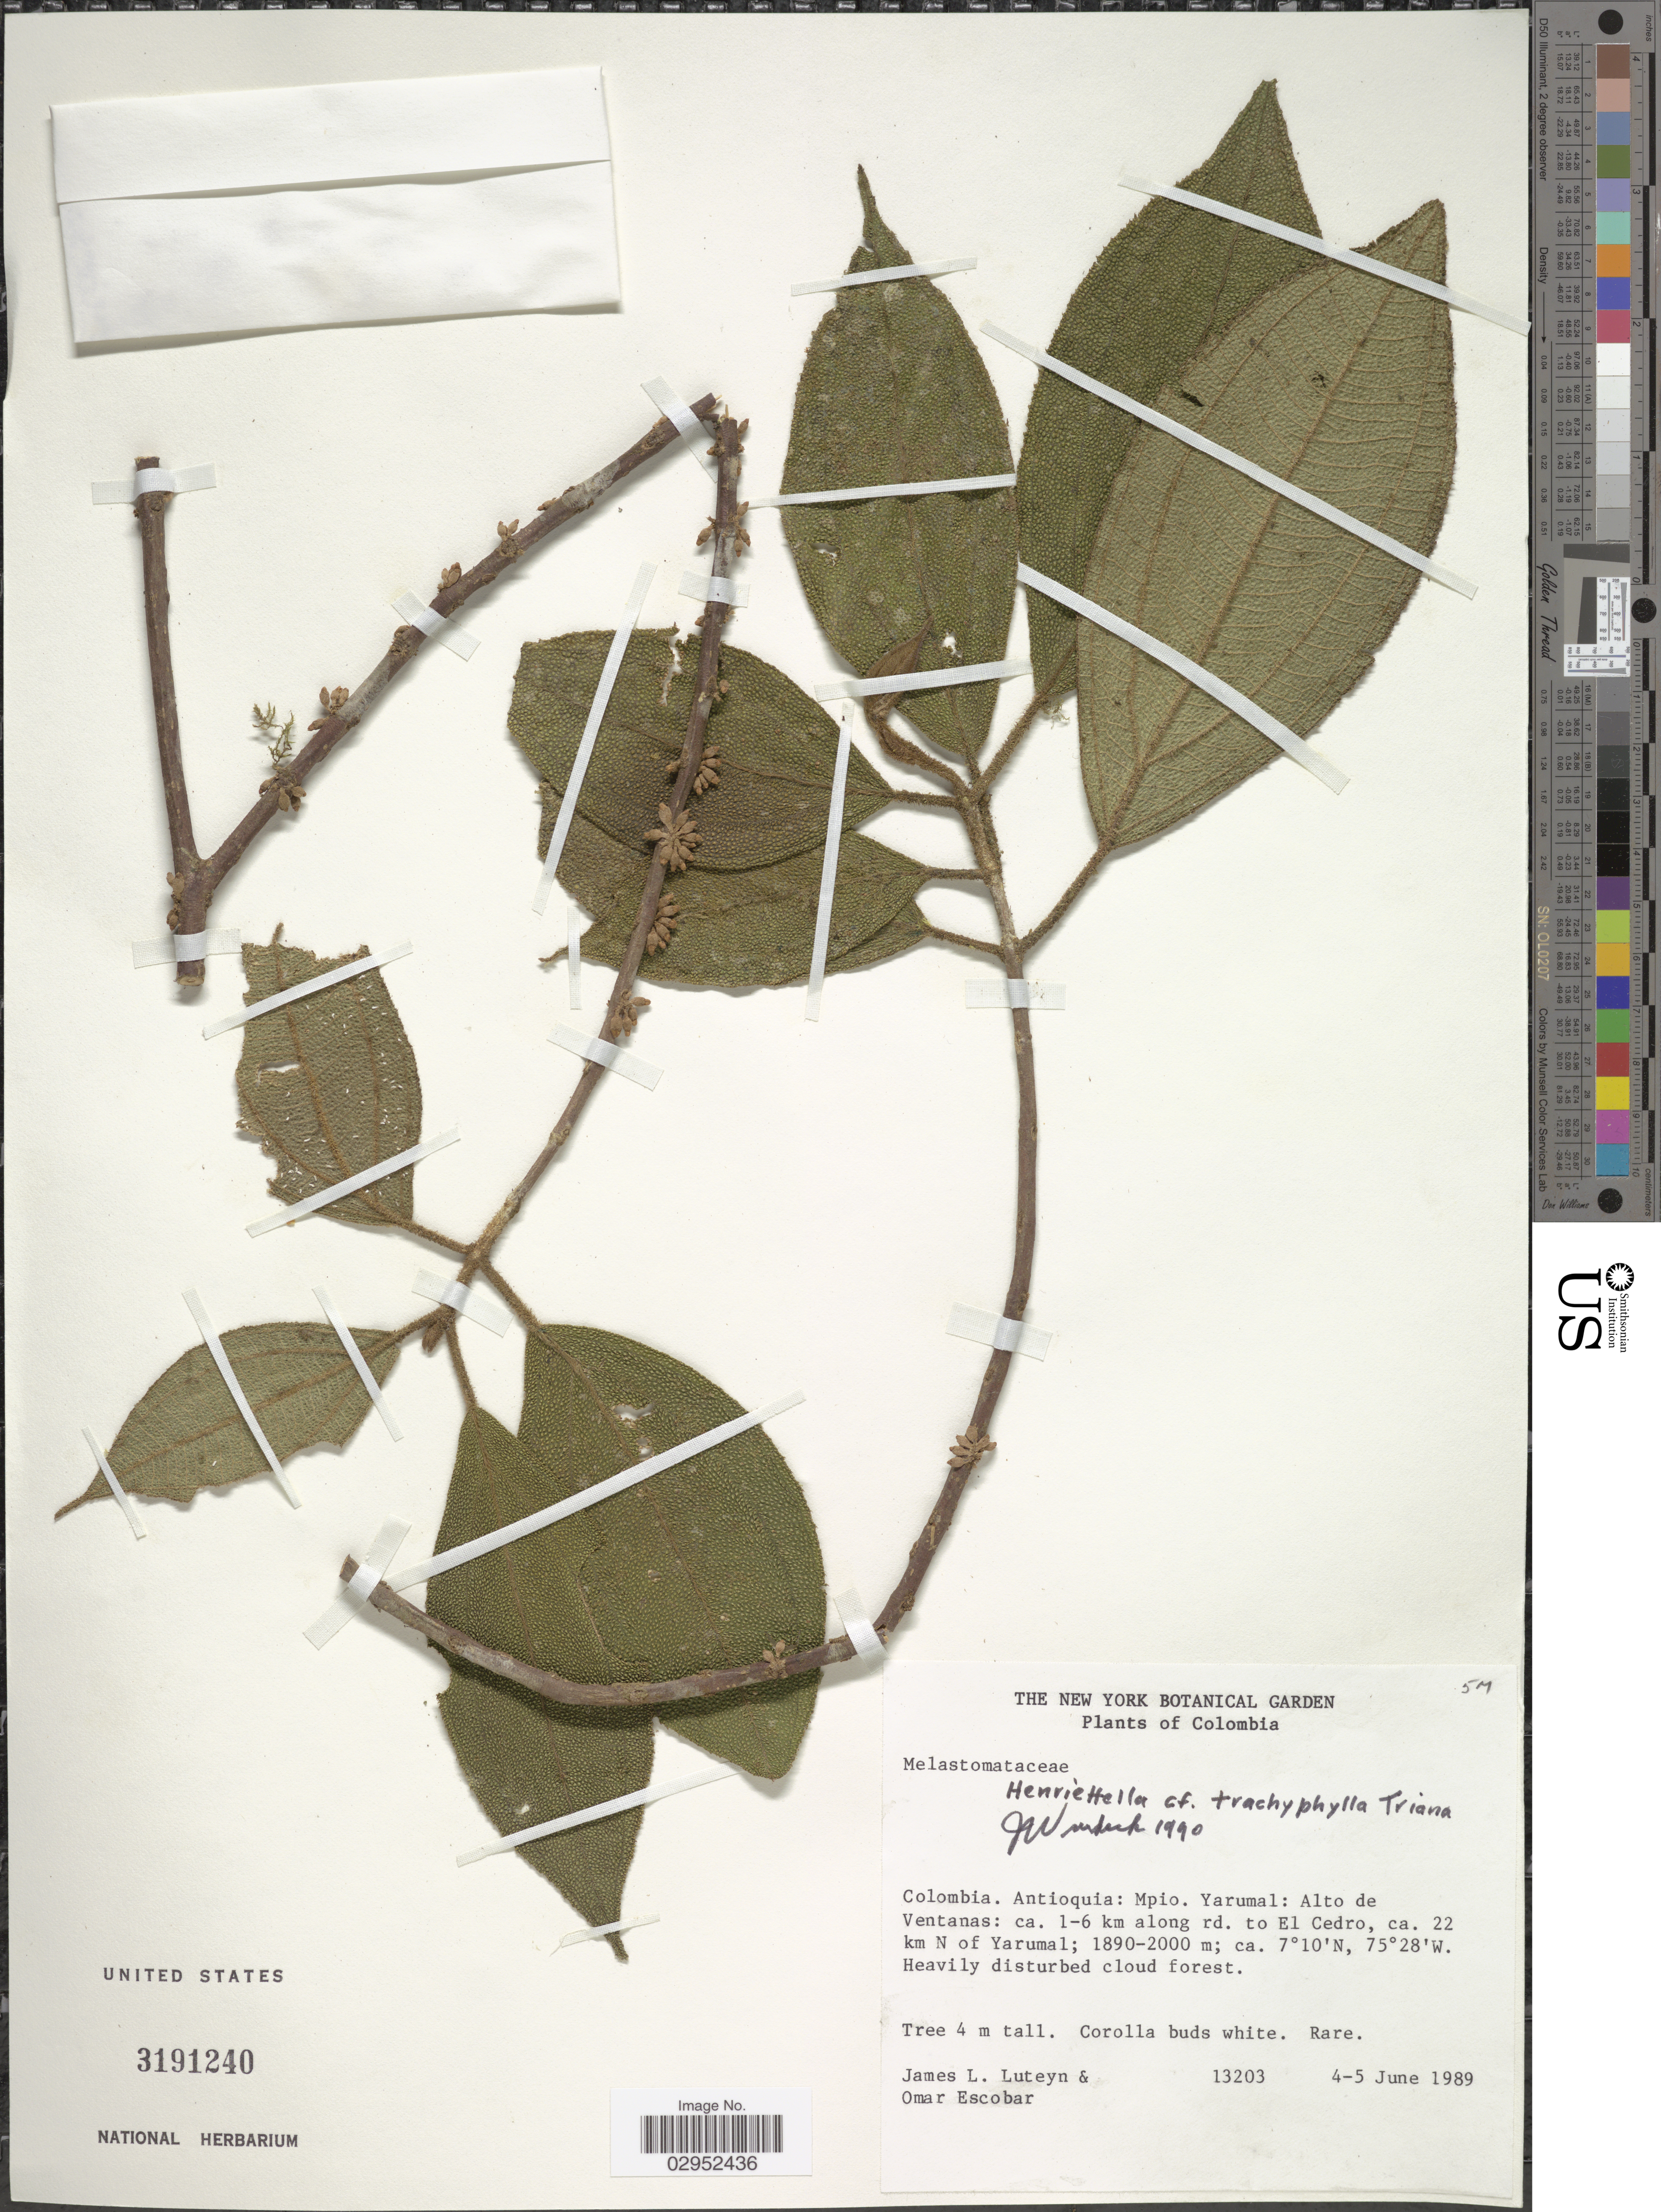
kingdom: Plantae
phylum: Tracheophyta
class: Magnoliopsida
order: Myrtales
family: Melastomataceae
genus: Henriettea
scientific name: Henriettea trachyphylla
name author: (Triana) Penneys et al.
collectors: J. Luteyn & O. D. Escobar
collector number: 13203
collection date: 1989-06-04/1989-06-05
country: Colombia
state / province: Antioquia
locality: Mpio. Yarumal: Alto de Ventanas: ca. 1-6 km along rd. to El Cedro, ca. 22 km N of Yarumal.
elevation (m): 1890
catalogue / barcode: US 3191240